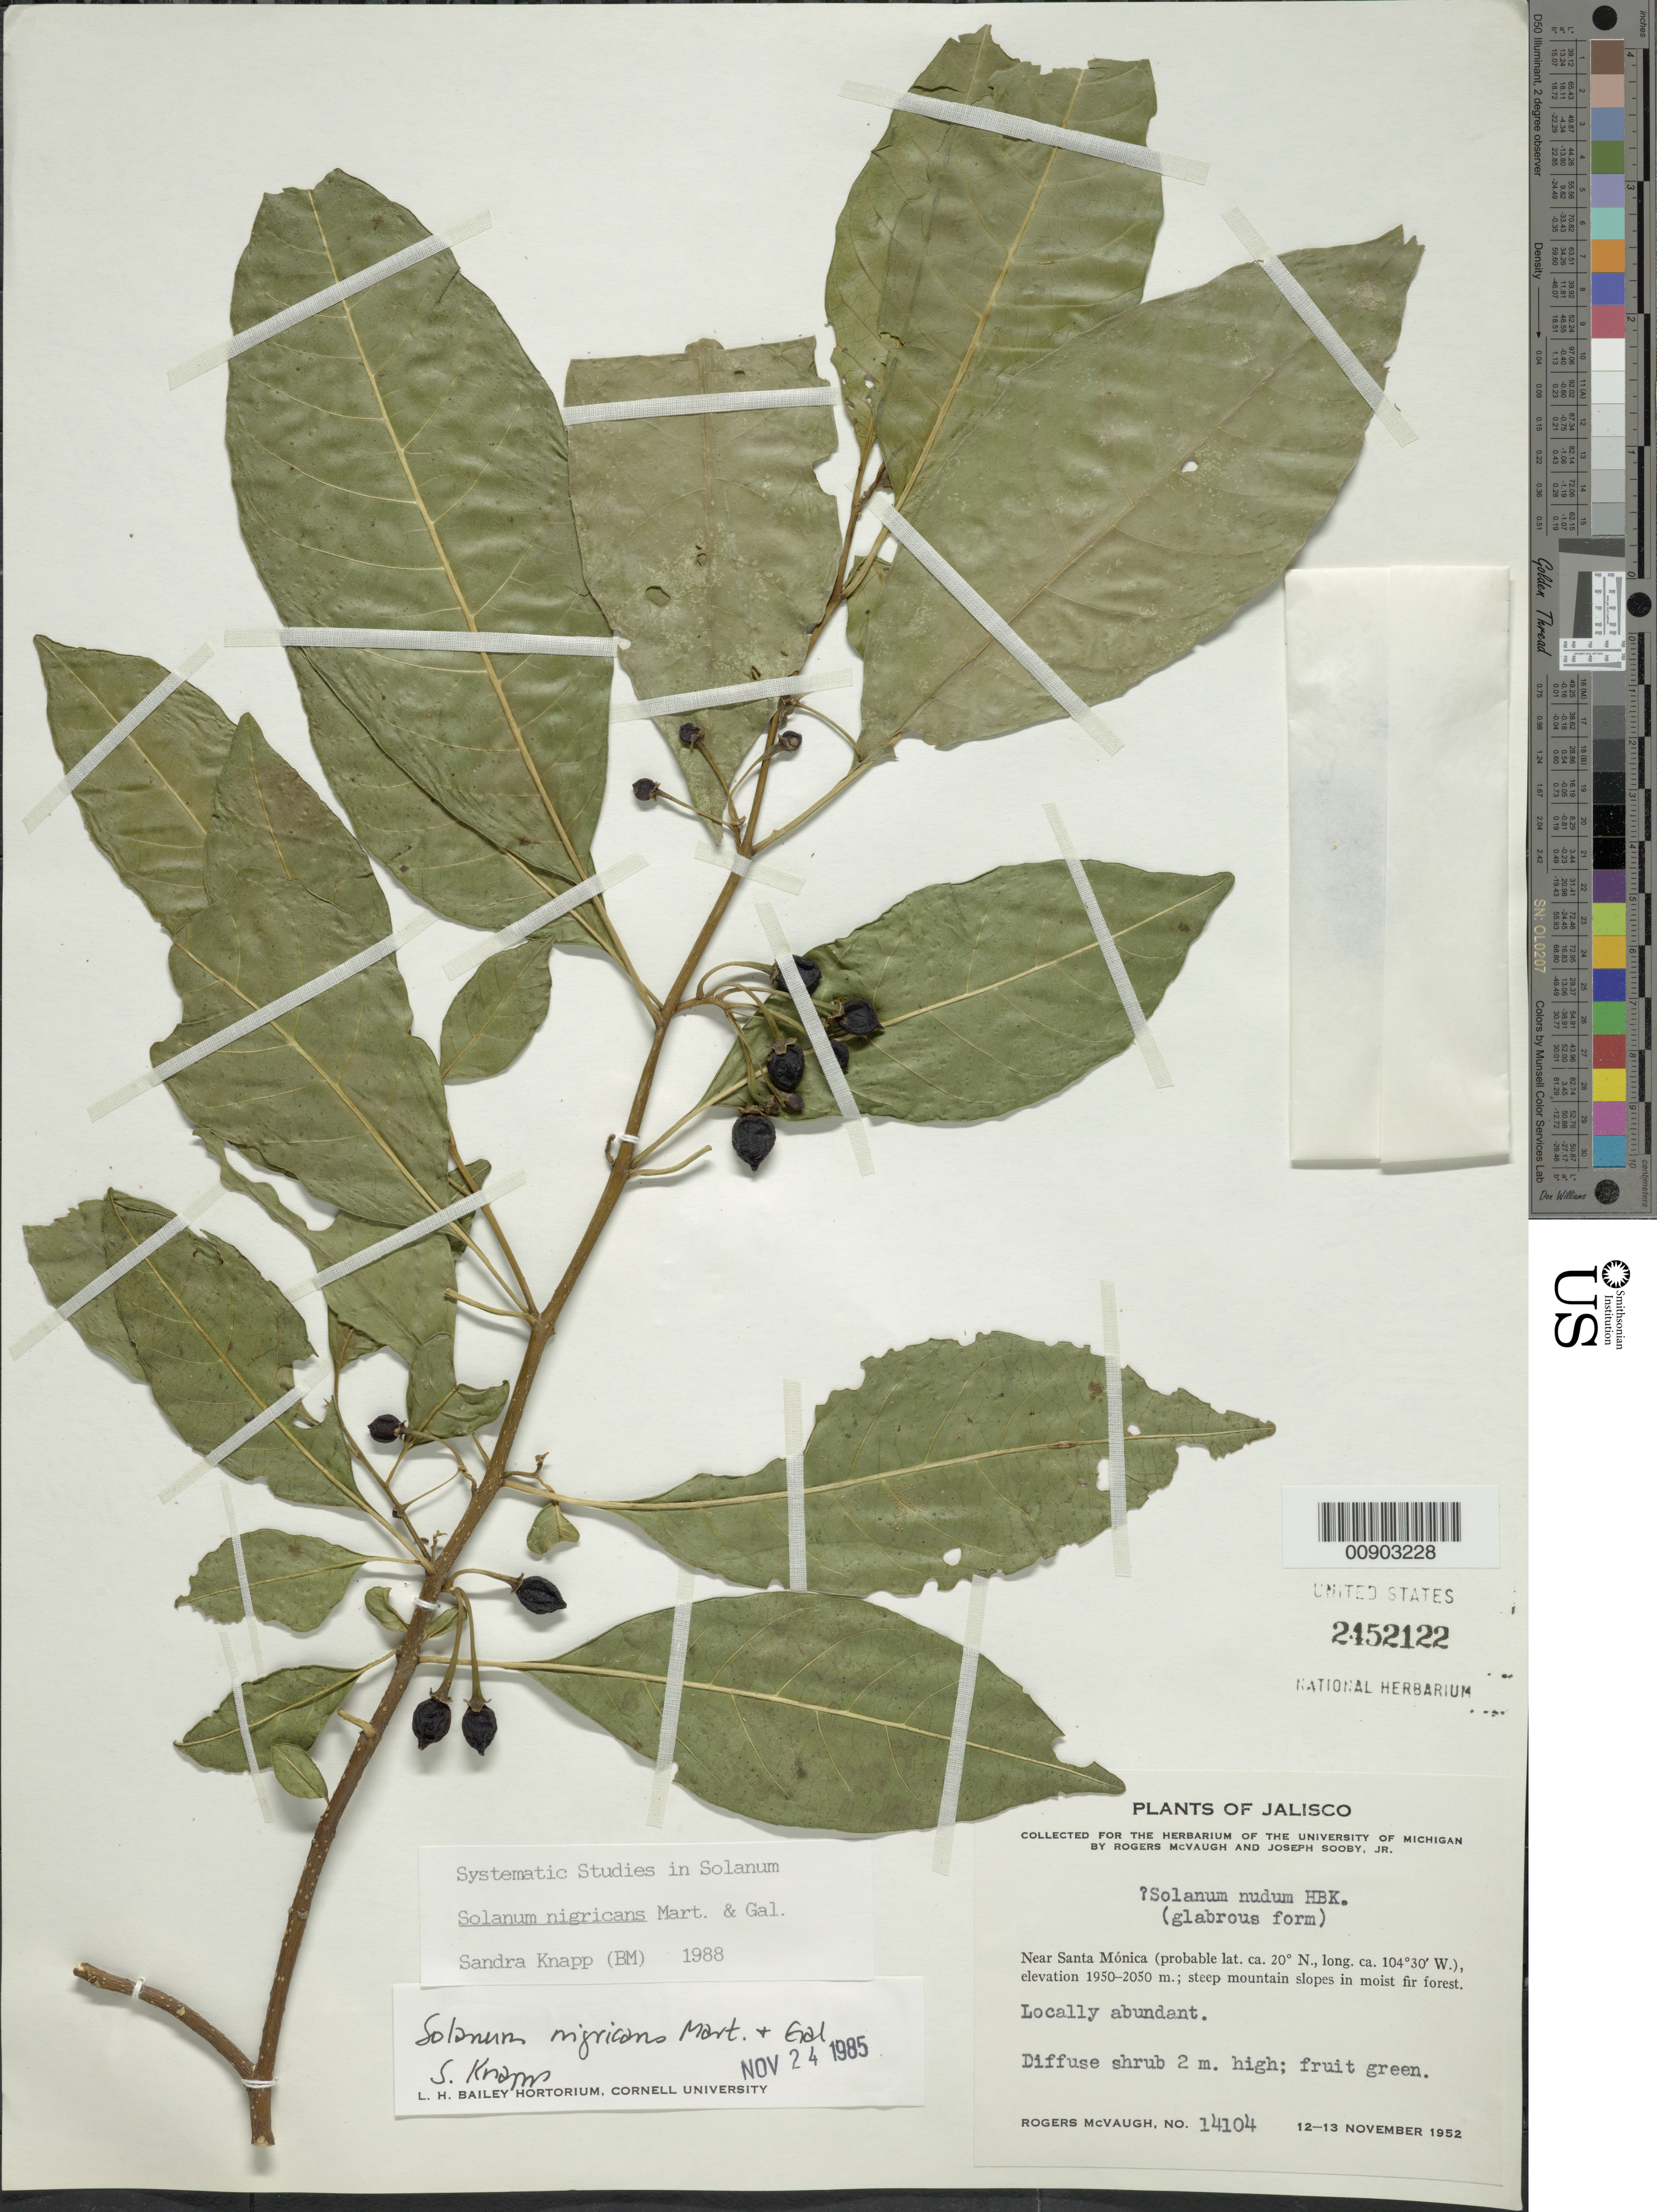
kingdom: Plantae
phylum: Tracheophyta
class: Magnoliopsida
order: Solanales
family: Solanaceae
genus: Solanum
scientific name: Solanum nigricans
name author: M. Martens & Galeotti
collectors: R. McVaugh & J. Sooby Jr.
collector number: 14104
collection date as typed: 12 Nov 1952 to 13 Nov 1952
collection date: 1952-11-12/1952-11-13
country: Mexico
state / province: Jalisco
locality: Near Santa Mónica, Jalisco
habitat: Steep mountain slopes in moist fir forest.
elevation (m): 2050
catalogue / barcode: US 2452122